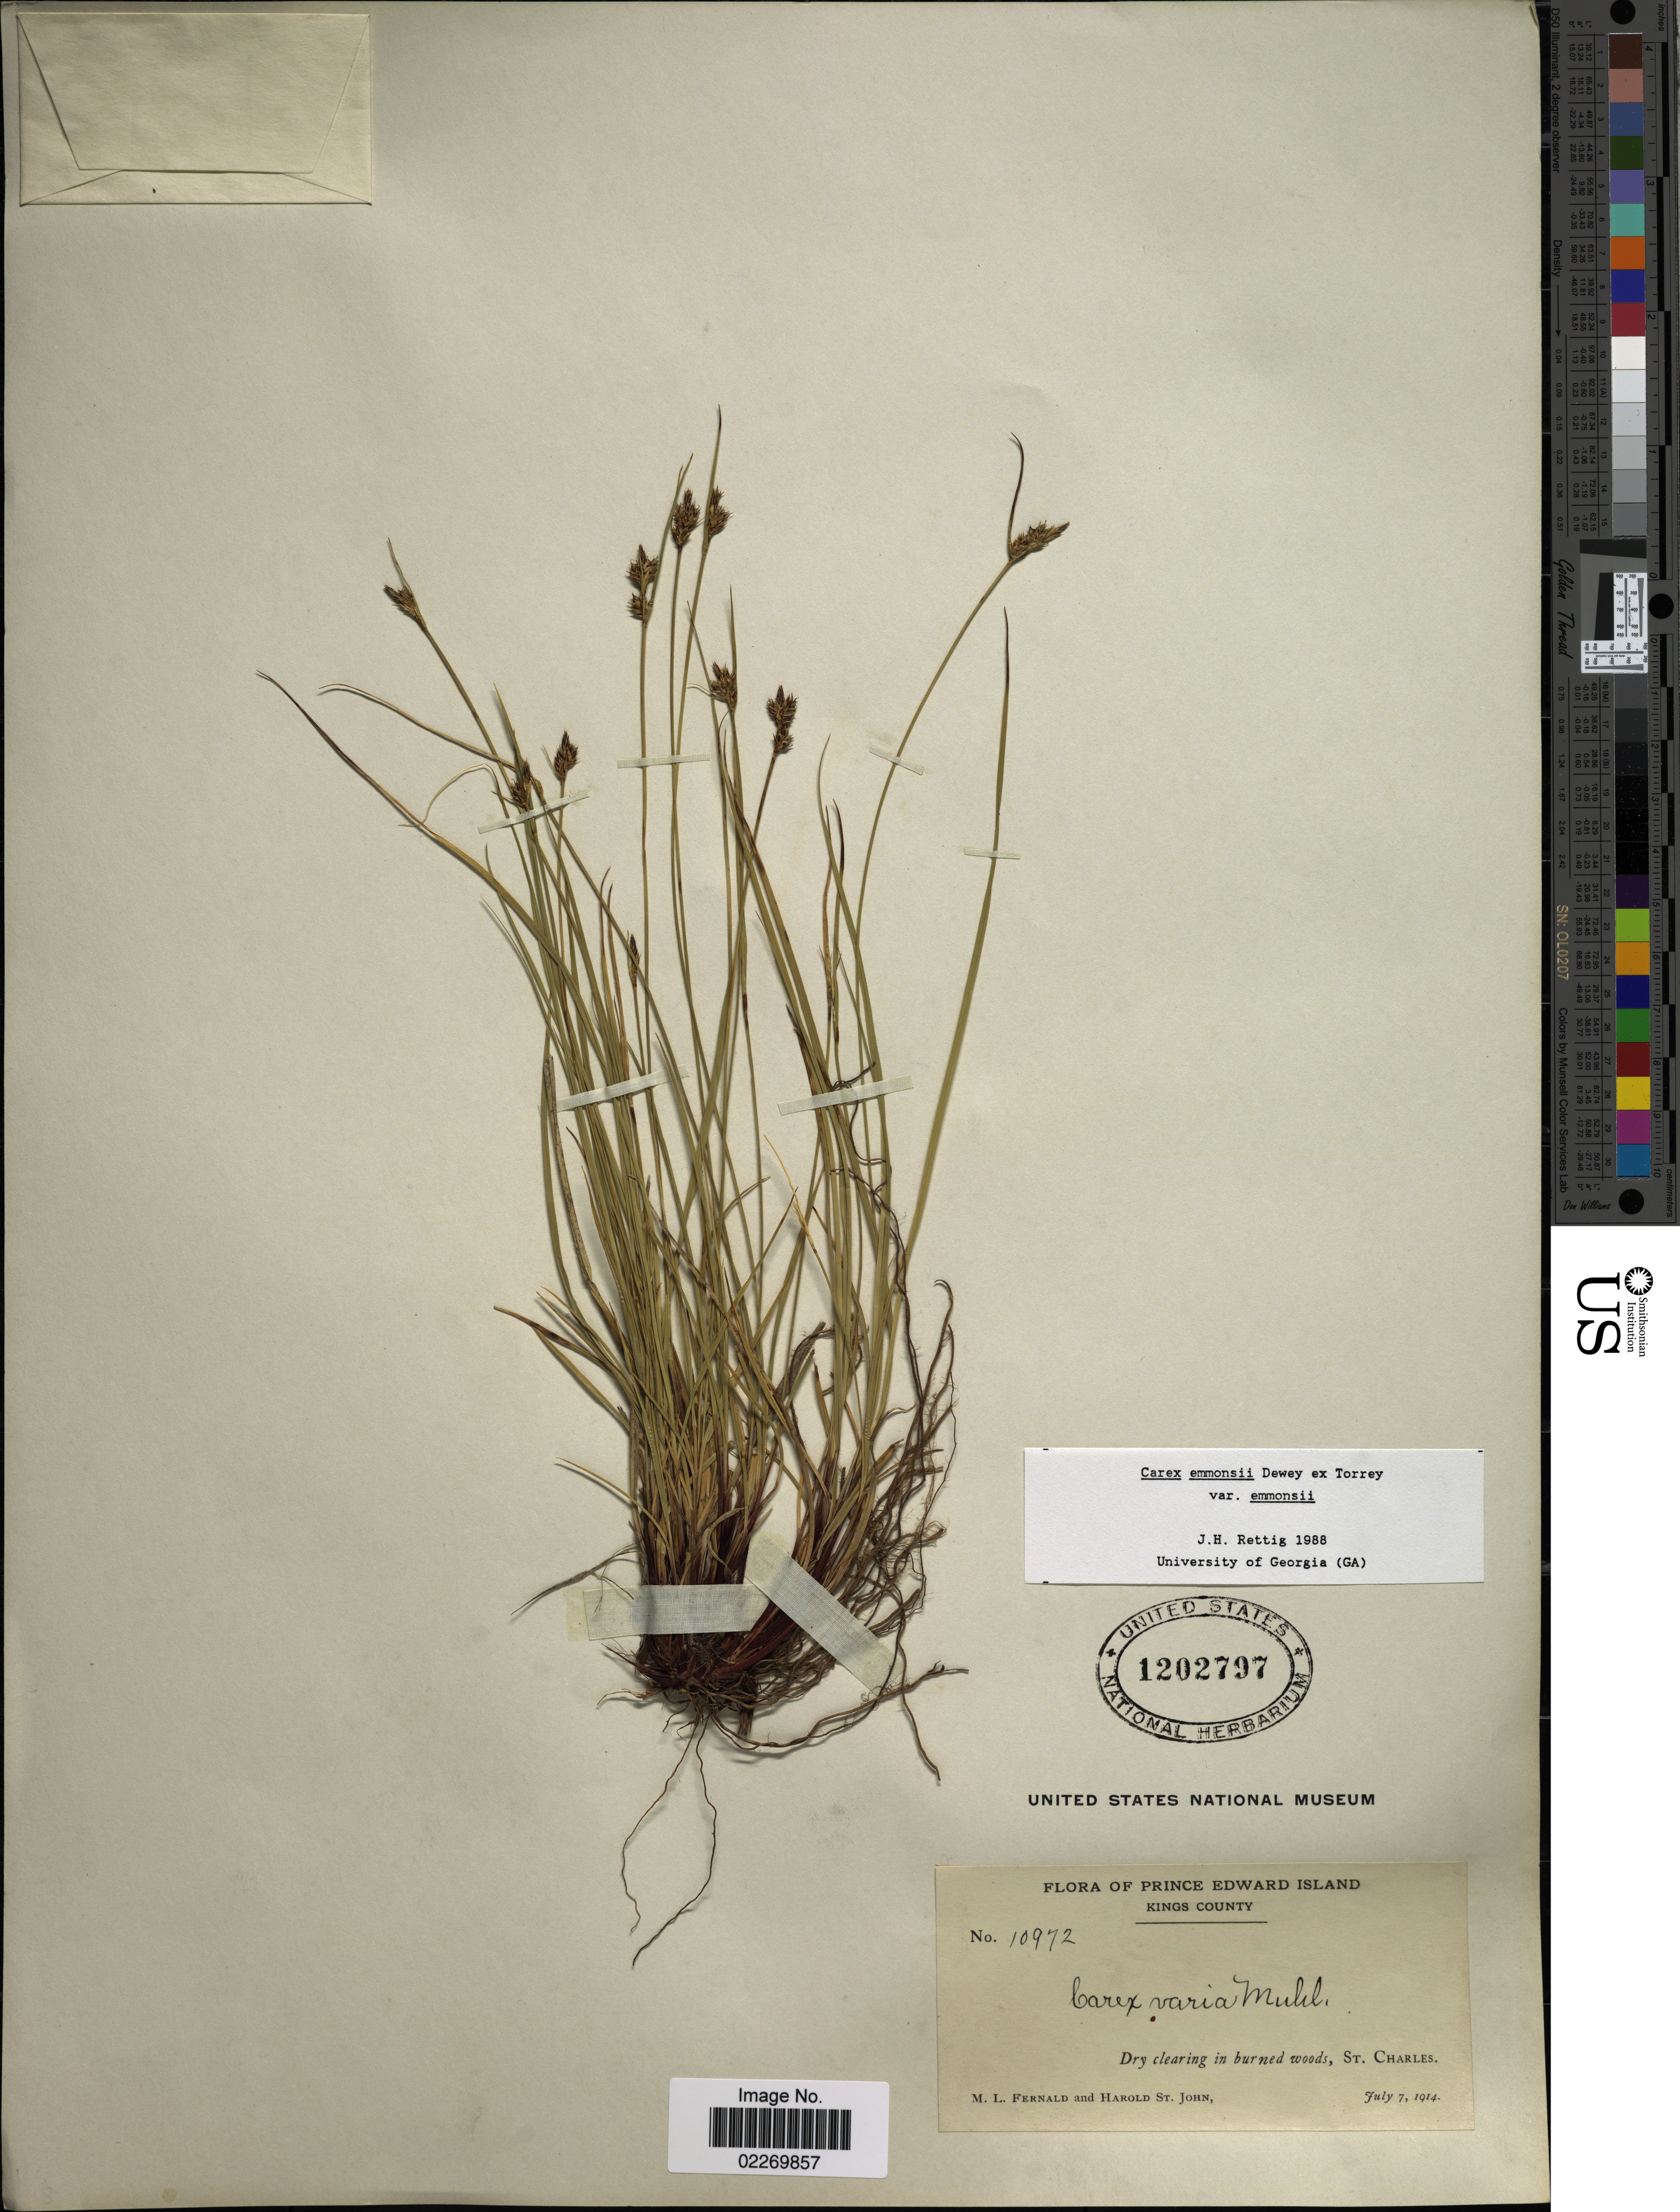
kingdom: Plantae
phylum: Tracheophyta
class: Liliopsida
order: Poales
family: Cyperaceae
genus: Carex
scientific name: Carex emmonsii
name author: Dewey ex Torr.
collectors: M. L. Fernald & H. St. John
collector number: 10972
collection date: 1914-07-07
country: Canada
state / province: Prince Edward Island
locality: Kings County. Dry clearing in burned woods, St. Charles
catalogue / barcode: US 1202797